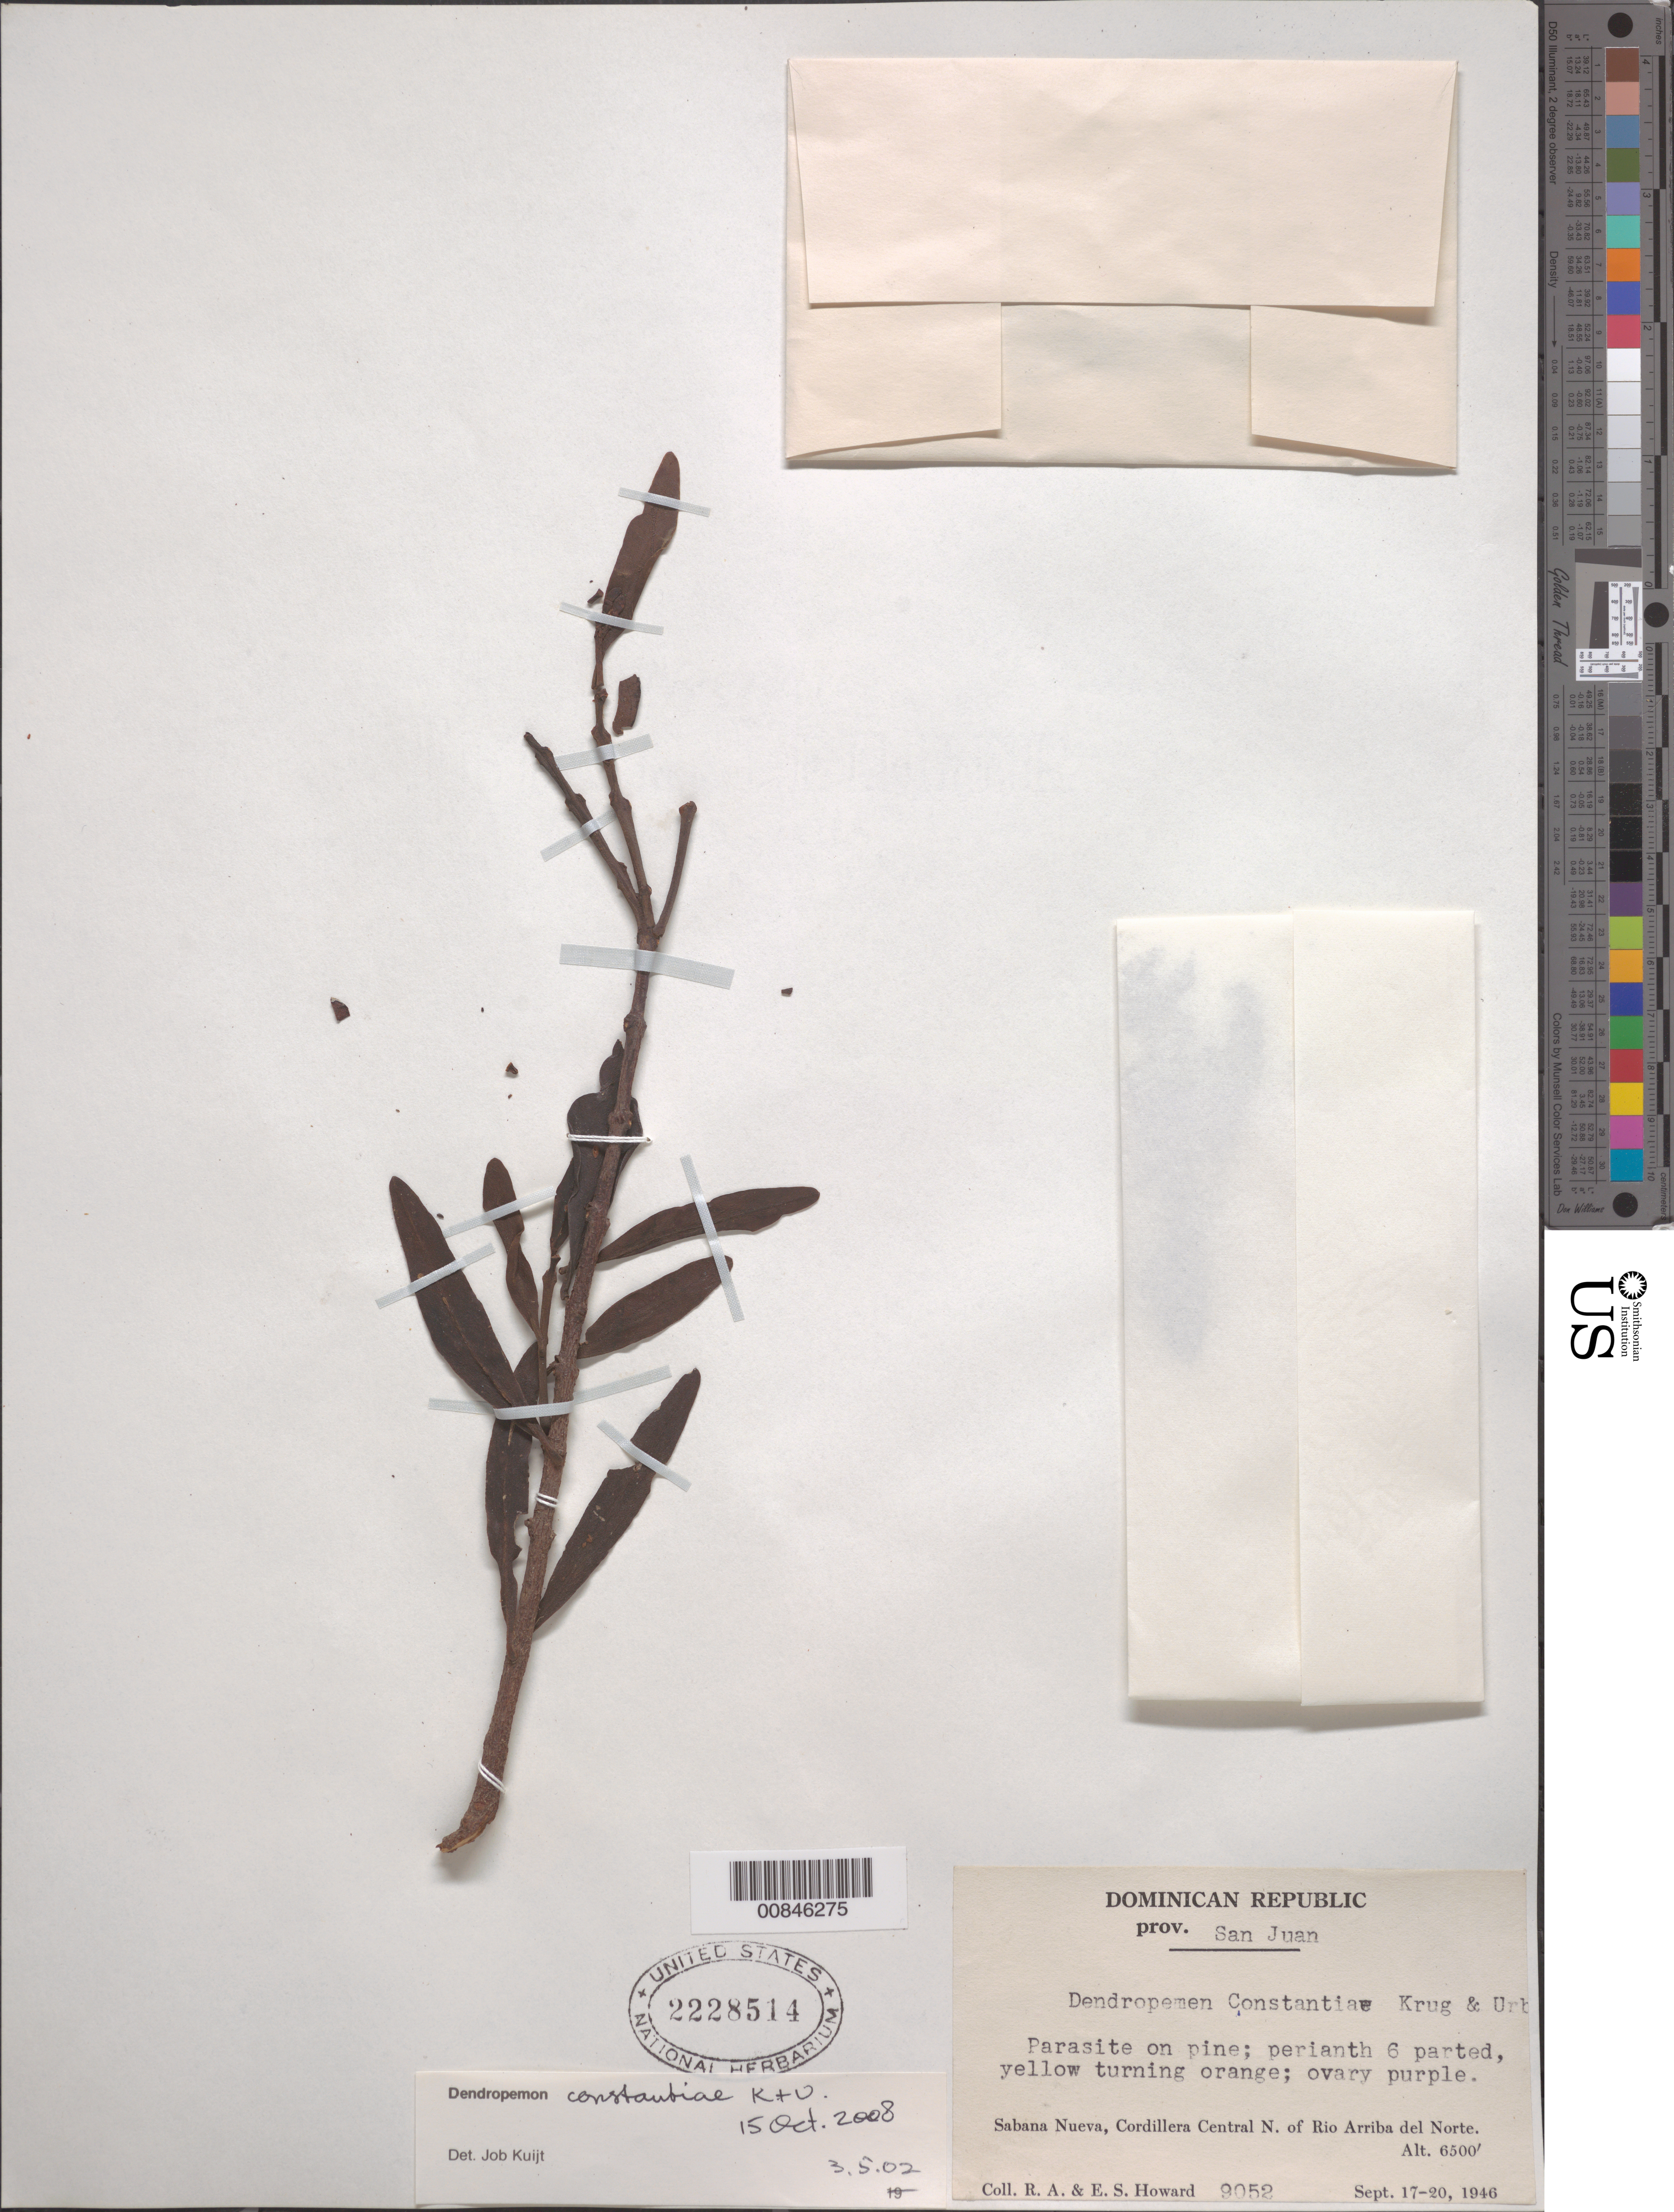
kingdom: Plantae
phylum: Tracheophyta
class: Magnoliopsida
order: Santalales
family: Loranthaceae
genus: Dendropemon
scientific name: Dendropemon constantiae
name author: Krug & Urb.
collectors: R. A. Howard & E. S. Howard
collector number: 9052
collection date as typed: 17 Sep 1946 to 20 Sep 1946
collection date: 1946-09-17/1946-09-20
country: Dominican Republic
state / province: San Juan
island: Hispaniola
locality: Sabana Nueva, Cordillera Central N. of Río Arriba del Norte.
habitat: On pine.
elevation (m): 1981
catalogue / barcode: US 2228514